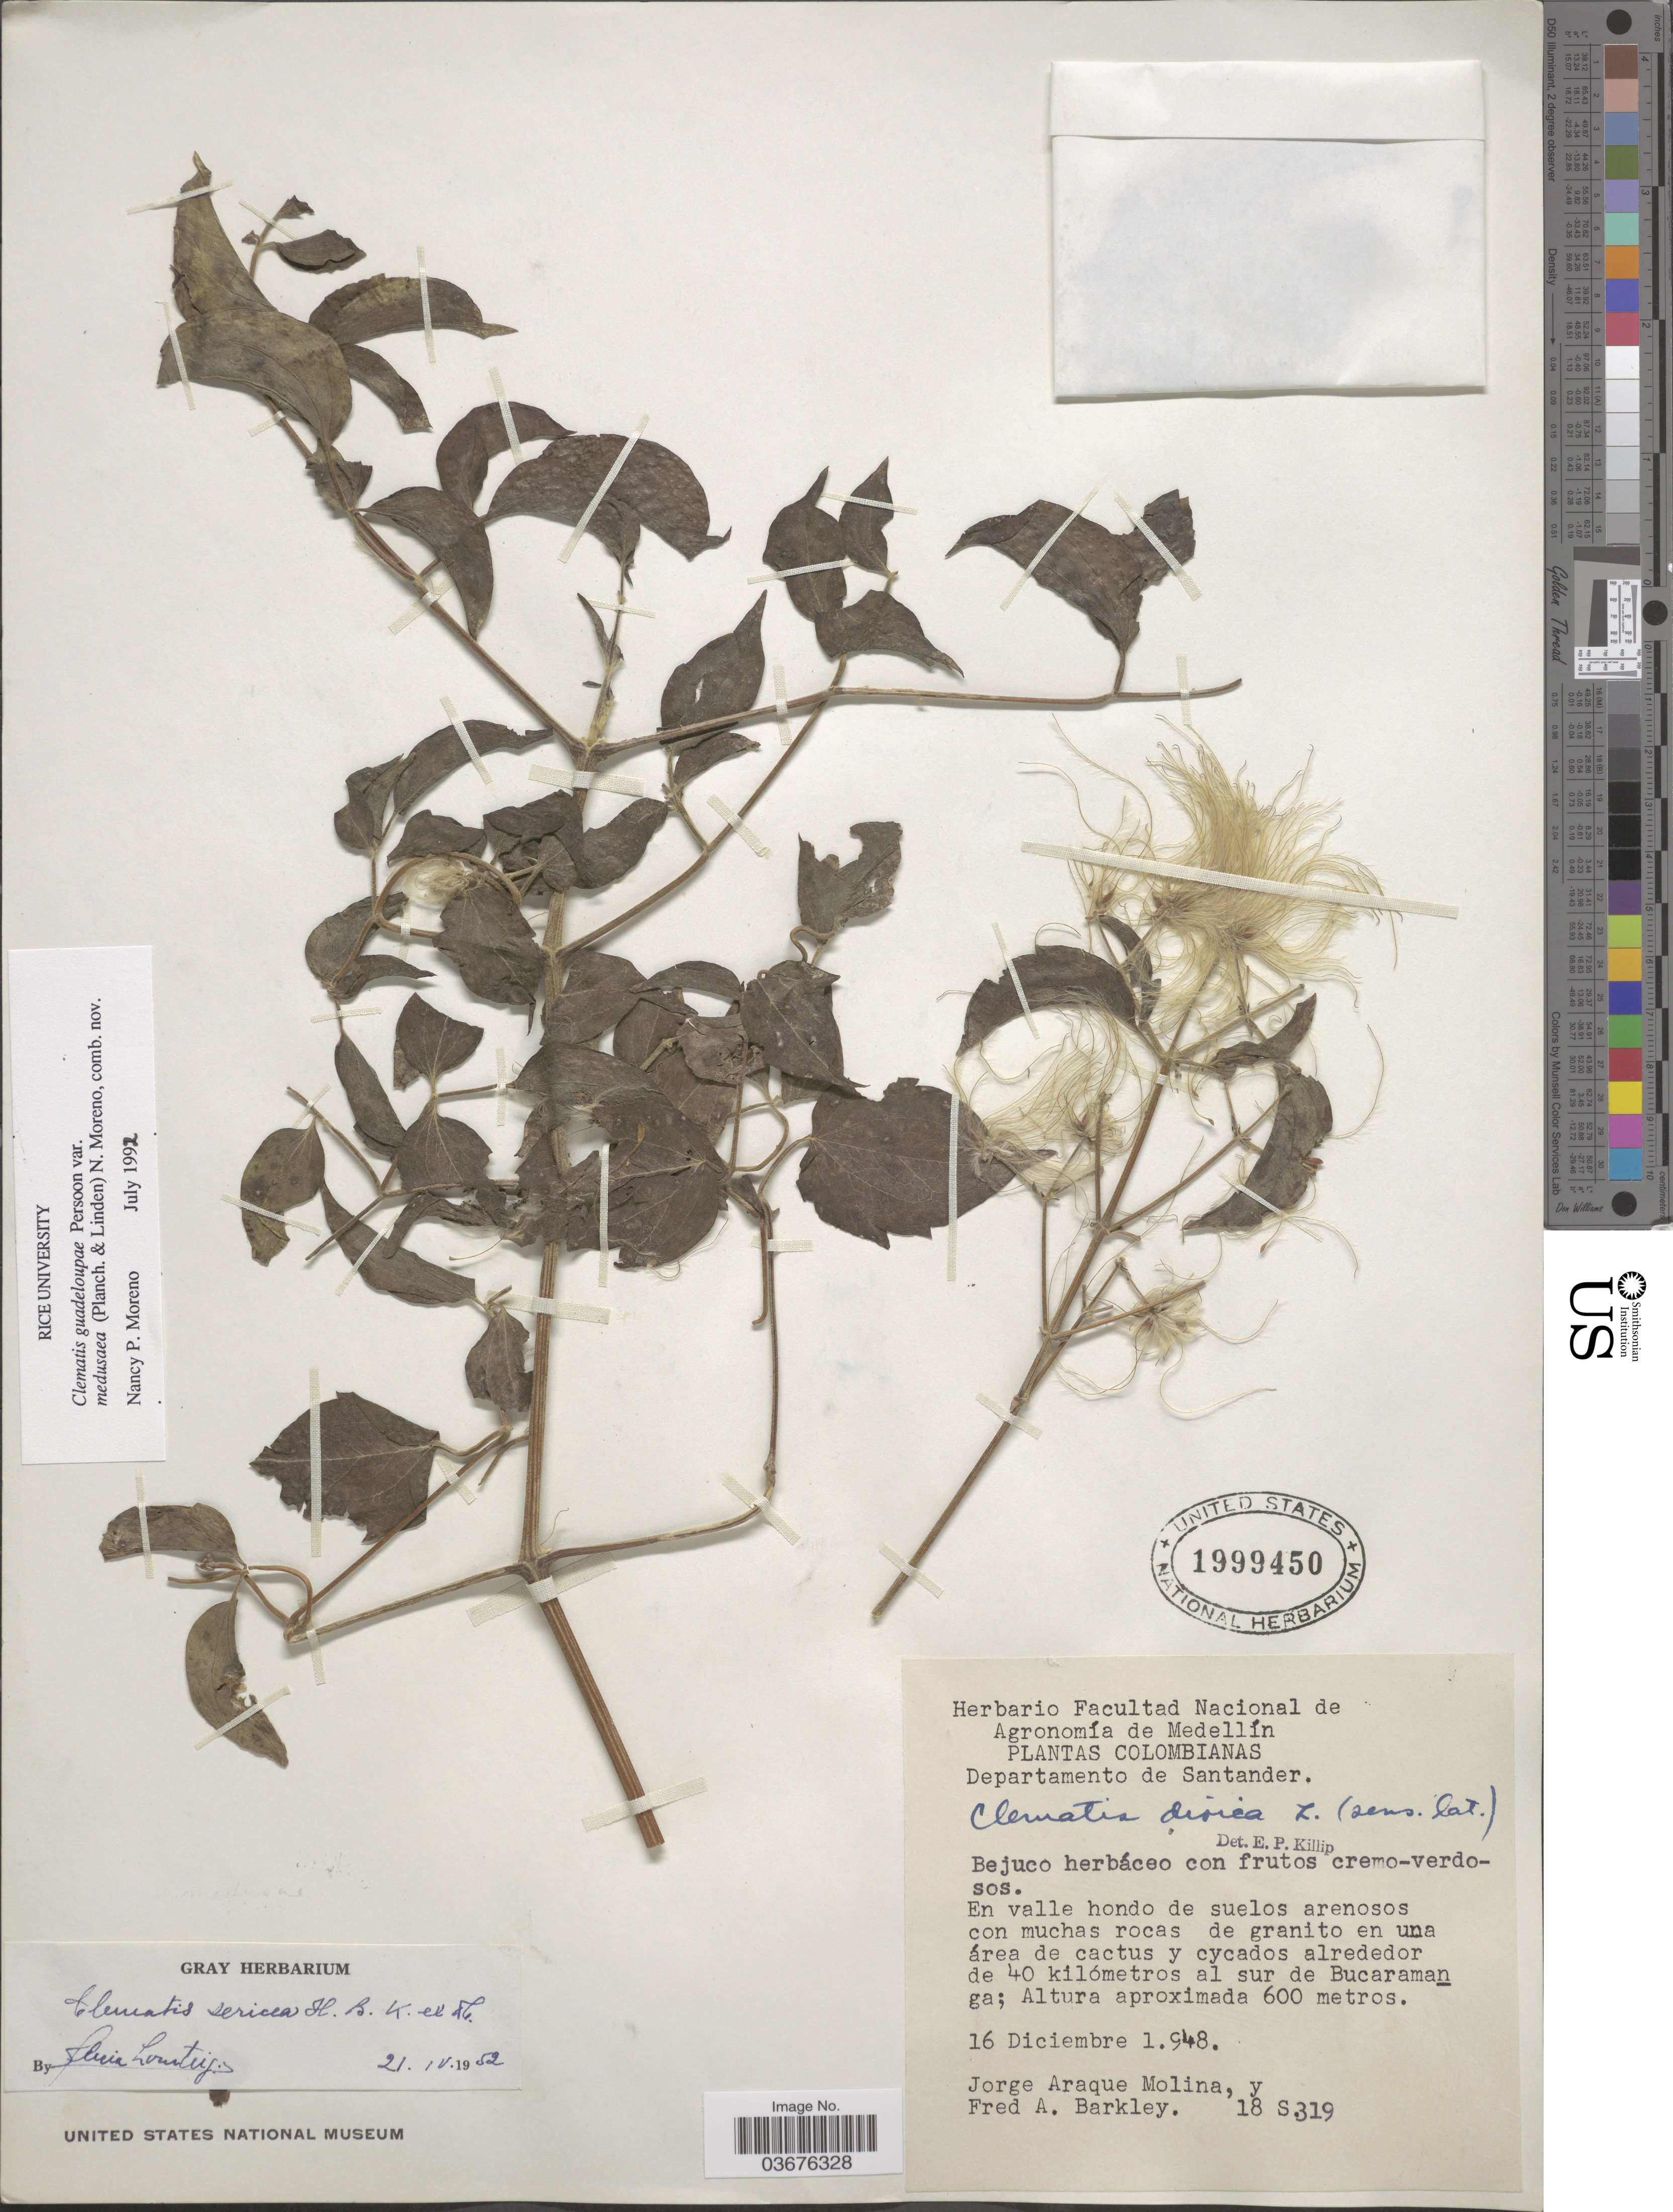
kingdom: Plantae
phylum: Tracheophyta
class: Magnoliopsida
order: Ranunculales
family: Ranunculaceae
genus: Clematis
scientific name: Clematis guadeloupae var. medusaea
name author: (Planch. & Linden) N.P. Moreno ex P.E. Berry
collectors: J. A. Molina & F. A. Barkley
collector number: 18 S 319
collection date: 1948-12-16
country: Colombia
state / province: Santander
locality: Departamento de Santander. En una área de cactus y cycados alrededor de 40 kilómetros al sur de Bucaramanga.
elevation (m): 600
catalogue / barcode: US 1999450